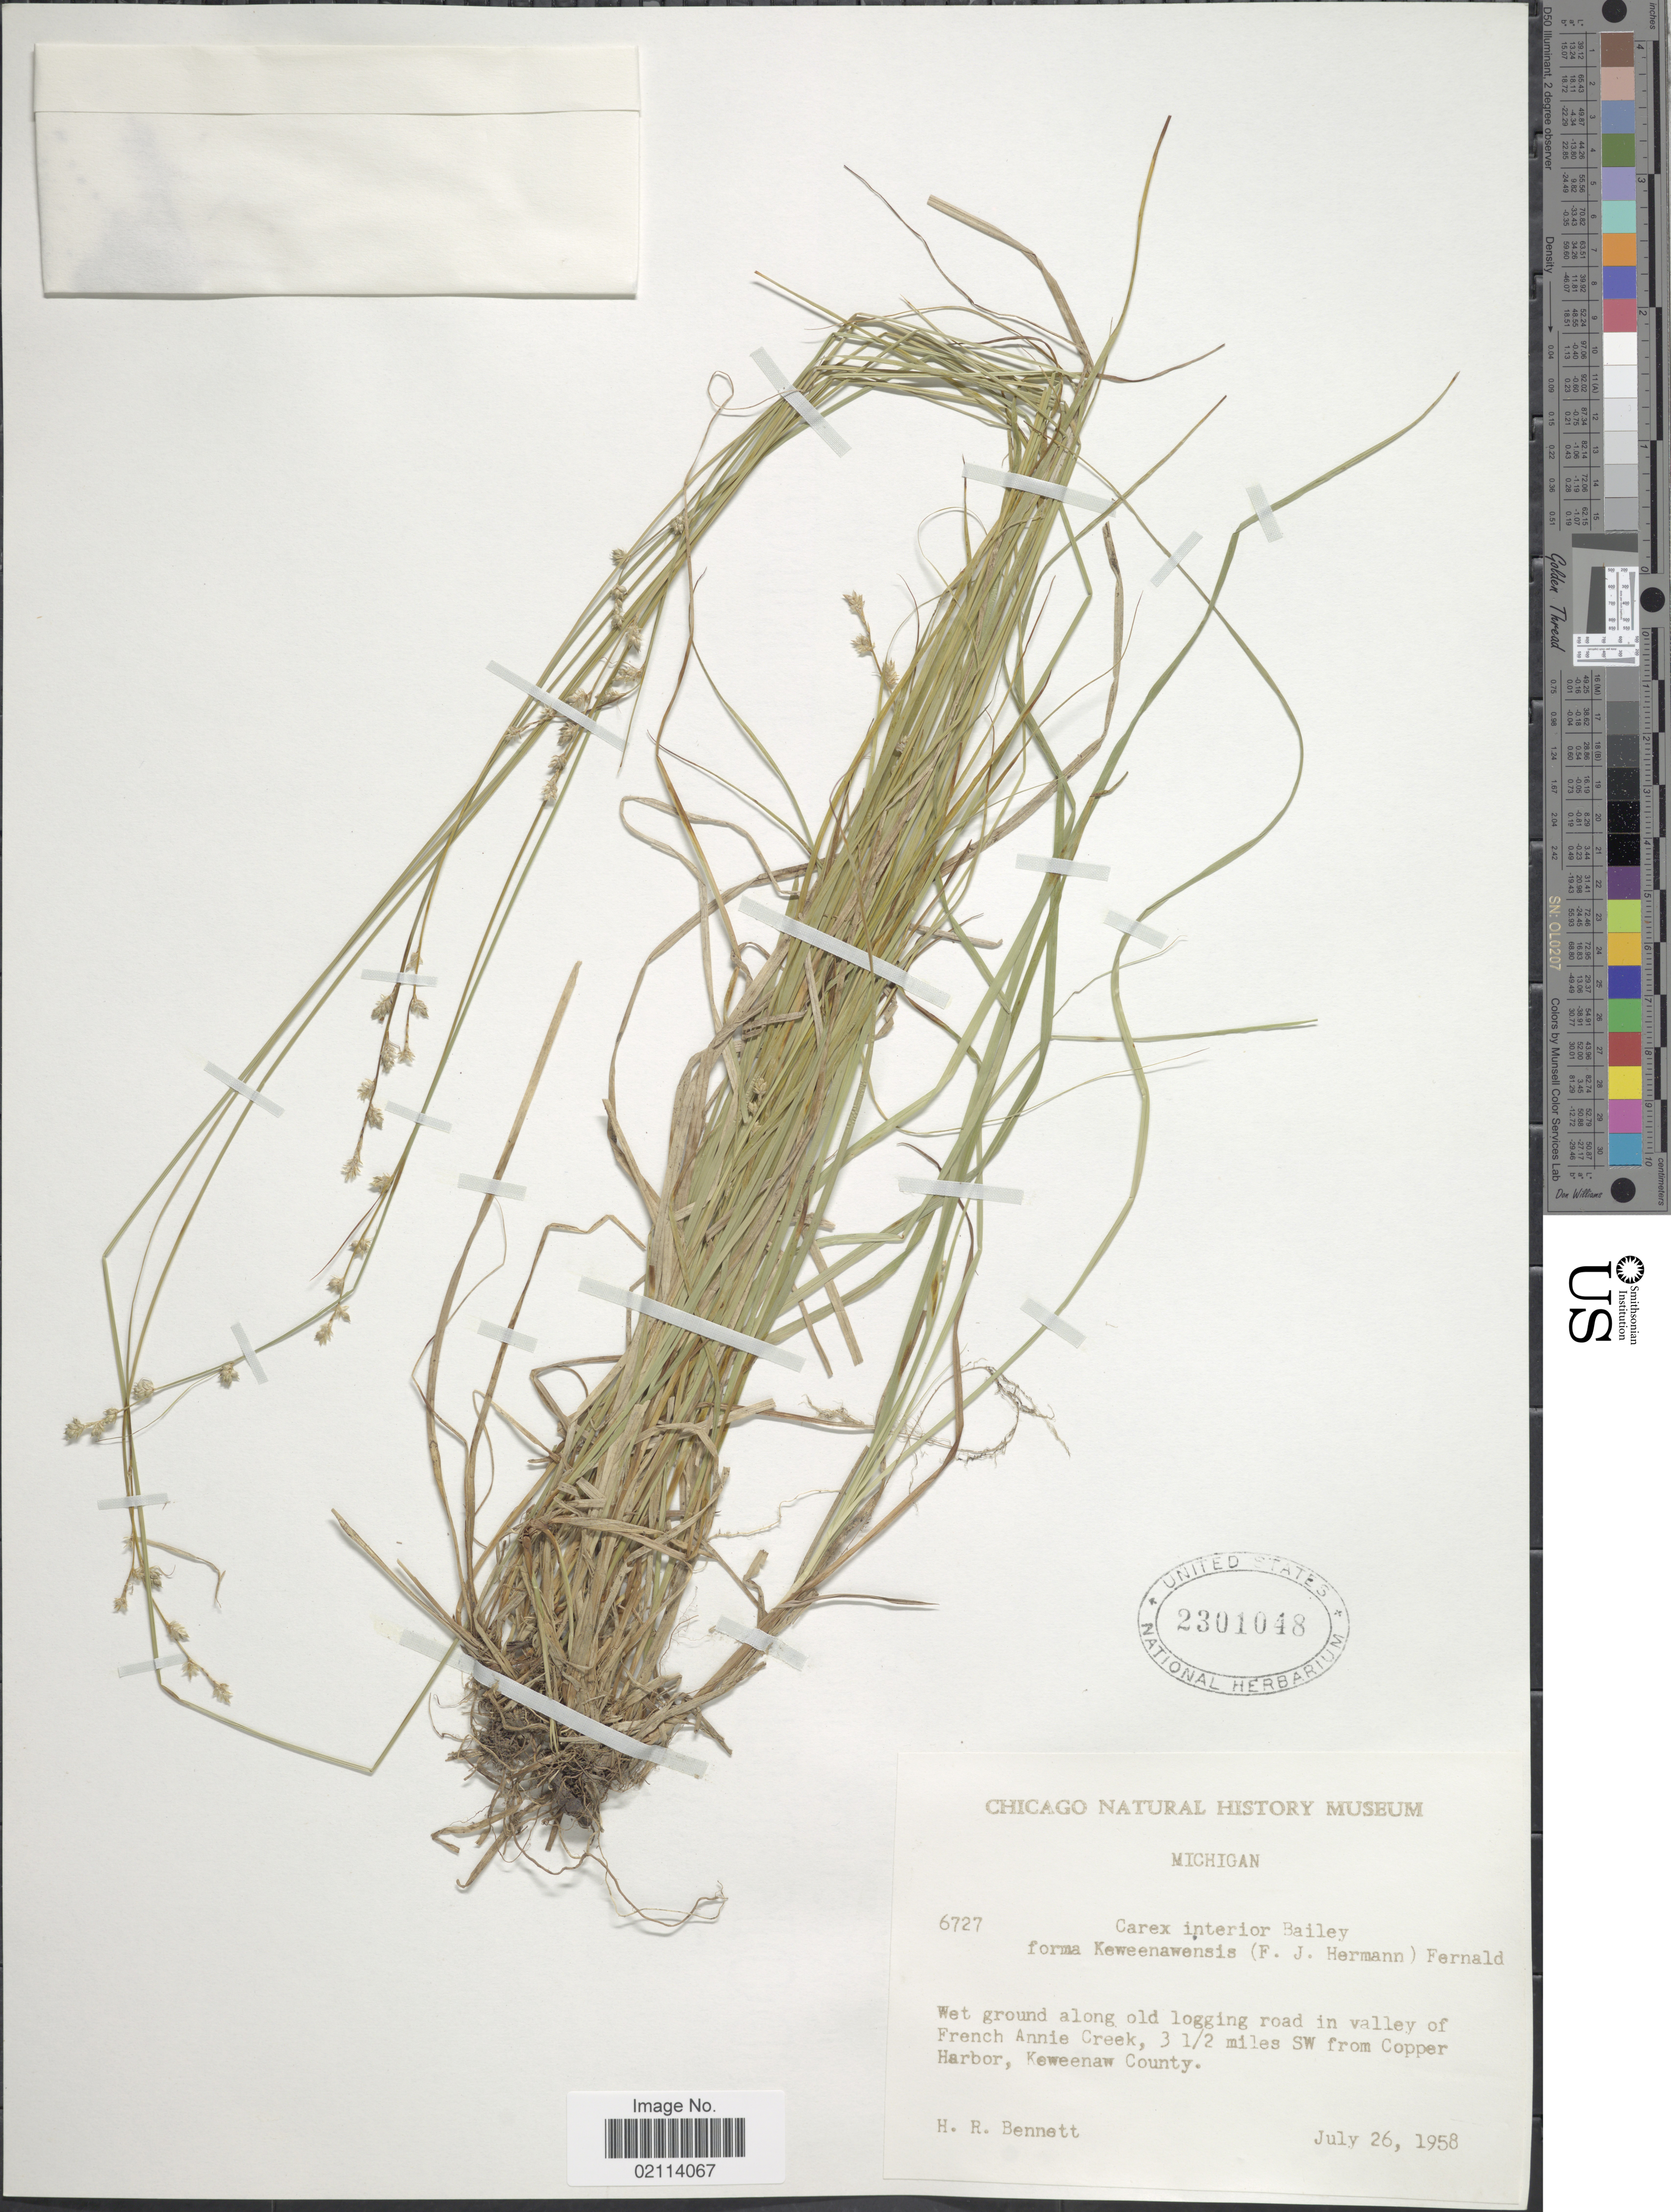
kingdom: Plantae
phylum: Tracheophyta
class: Liliopsida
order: Poales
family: Cyperaceae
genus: Carex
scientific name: Carex interior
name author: L.H. Bailey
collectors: H. R. Bennett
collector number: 6727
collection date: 1958-07-26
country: United States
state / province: Michigan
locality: Wet ground along old logging road in valley of French Annie Creek, 3 1/2 miles SW from Copper Harbor, Keweenaw County.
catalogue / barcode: US 2301048